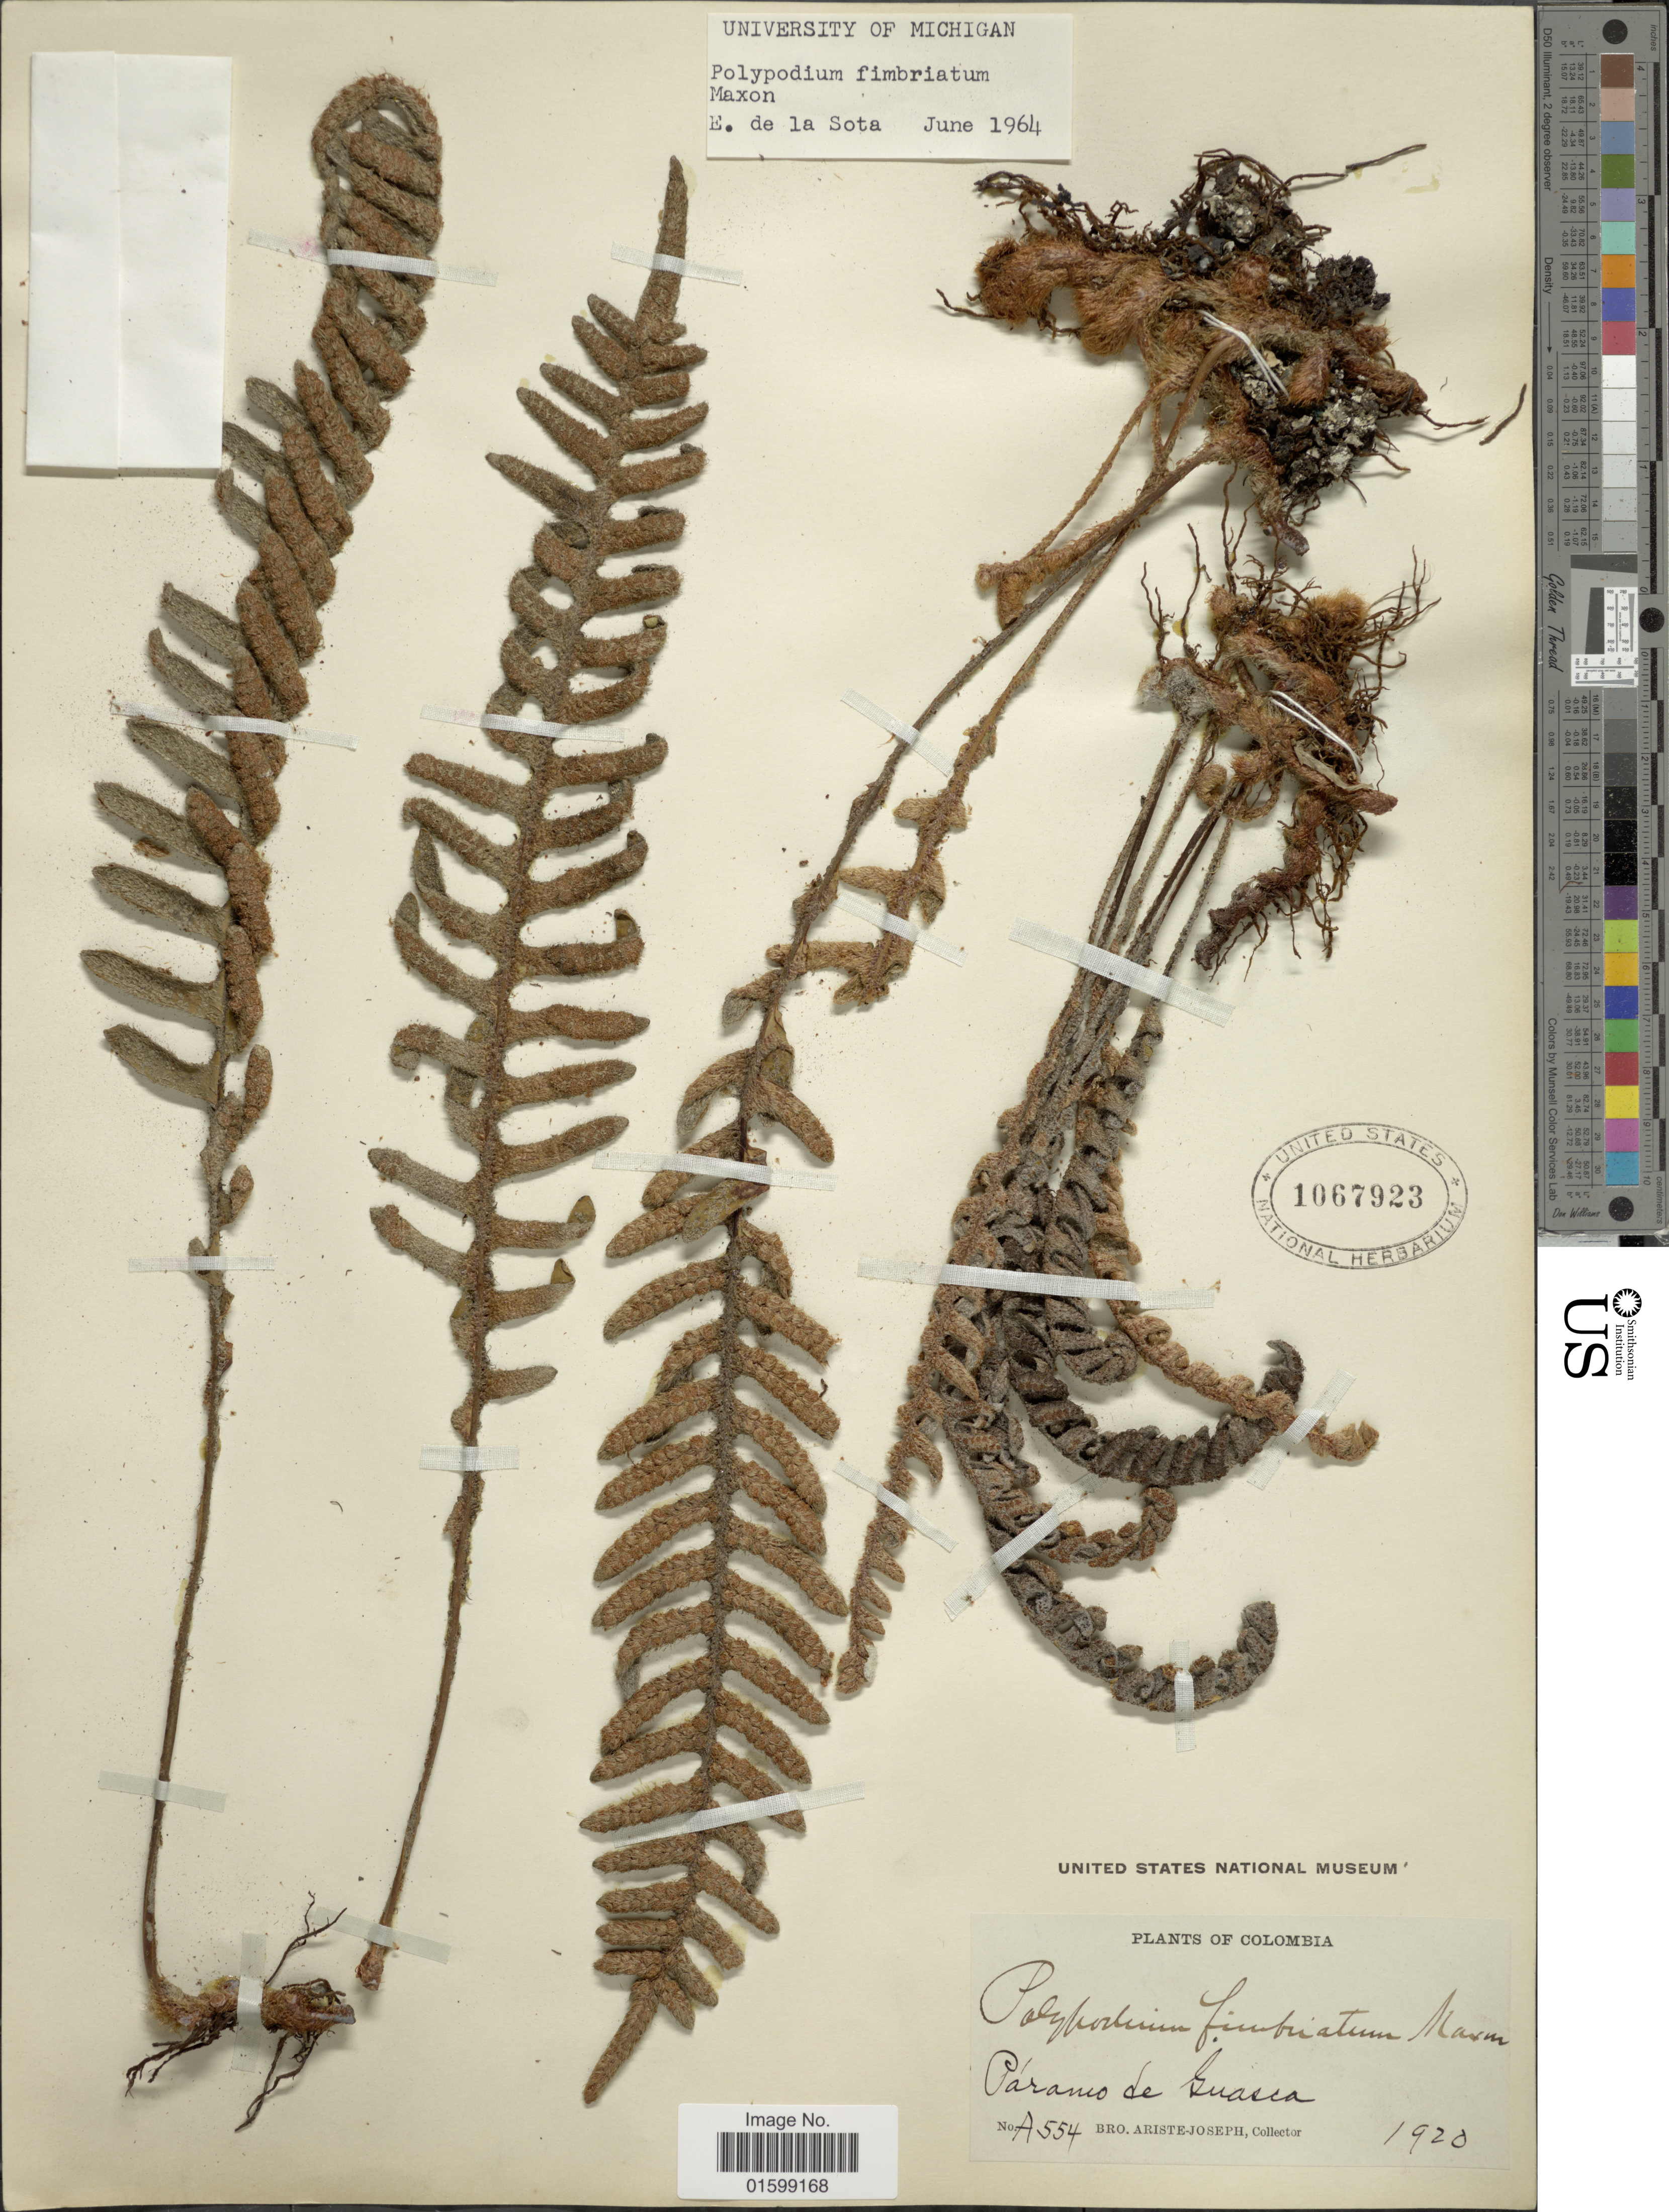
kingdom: Plantae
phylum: Tracheophyta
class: Polypodiopsida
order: Polypodiales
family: Polypodiaceae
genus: Pleopeltis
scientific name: Pleopeltis fimbriata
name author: (Maxon) A.R. Sm.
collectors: Bro. Ariste-Joseph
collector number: A554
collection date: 1920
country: Colombia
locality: Páramo de Suasca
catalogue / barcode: US 1067923